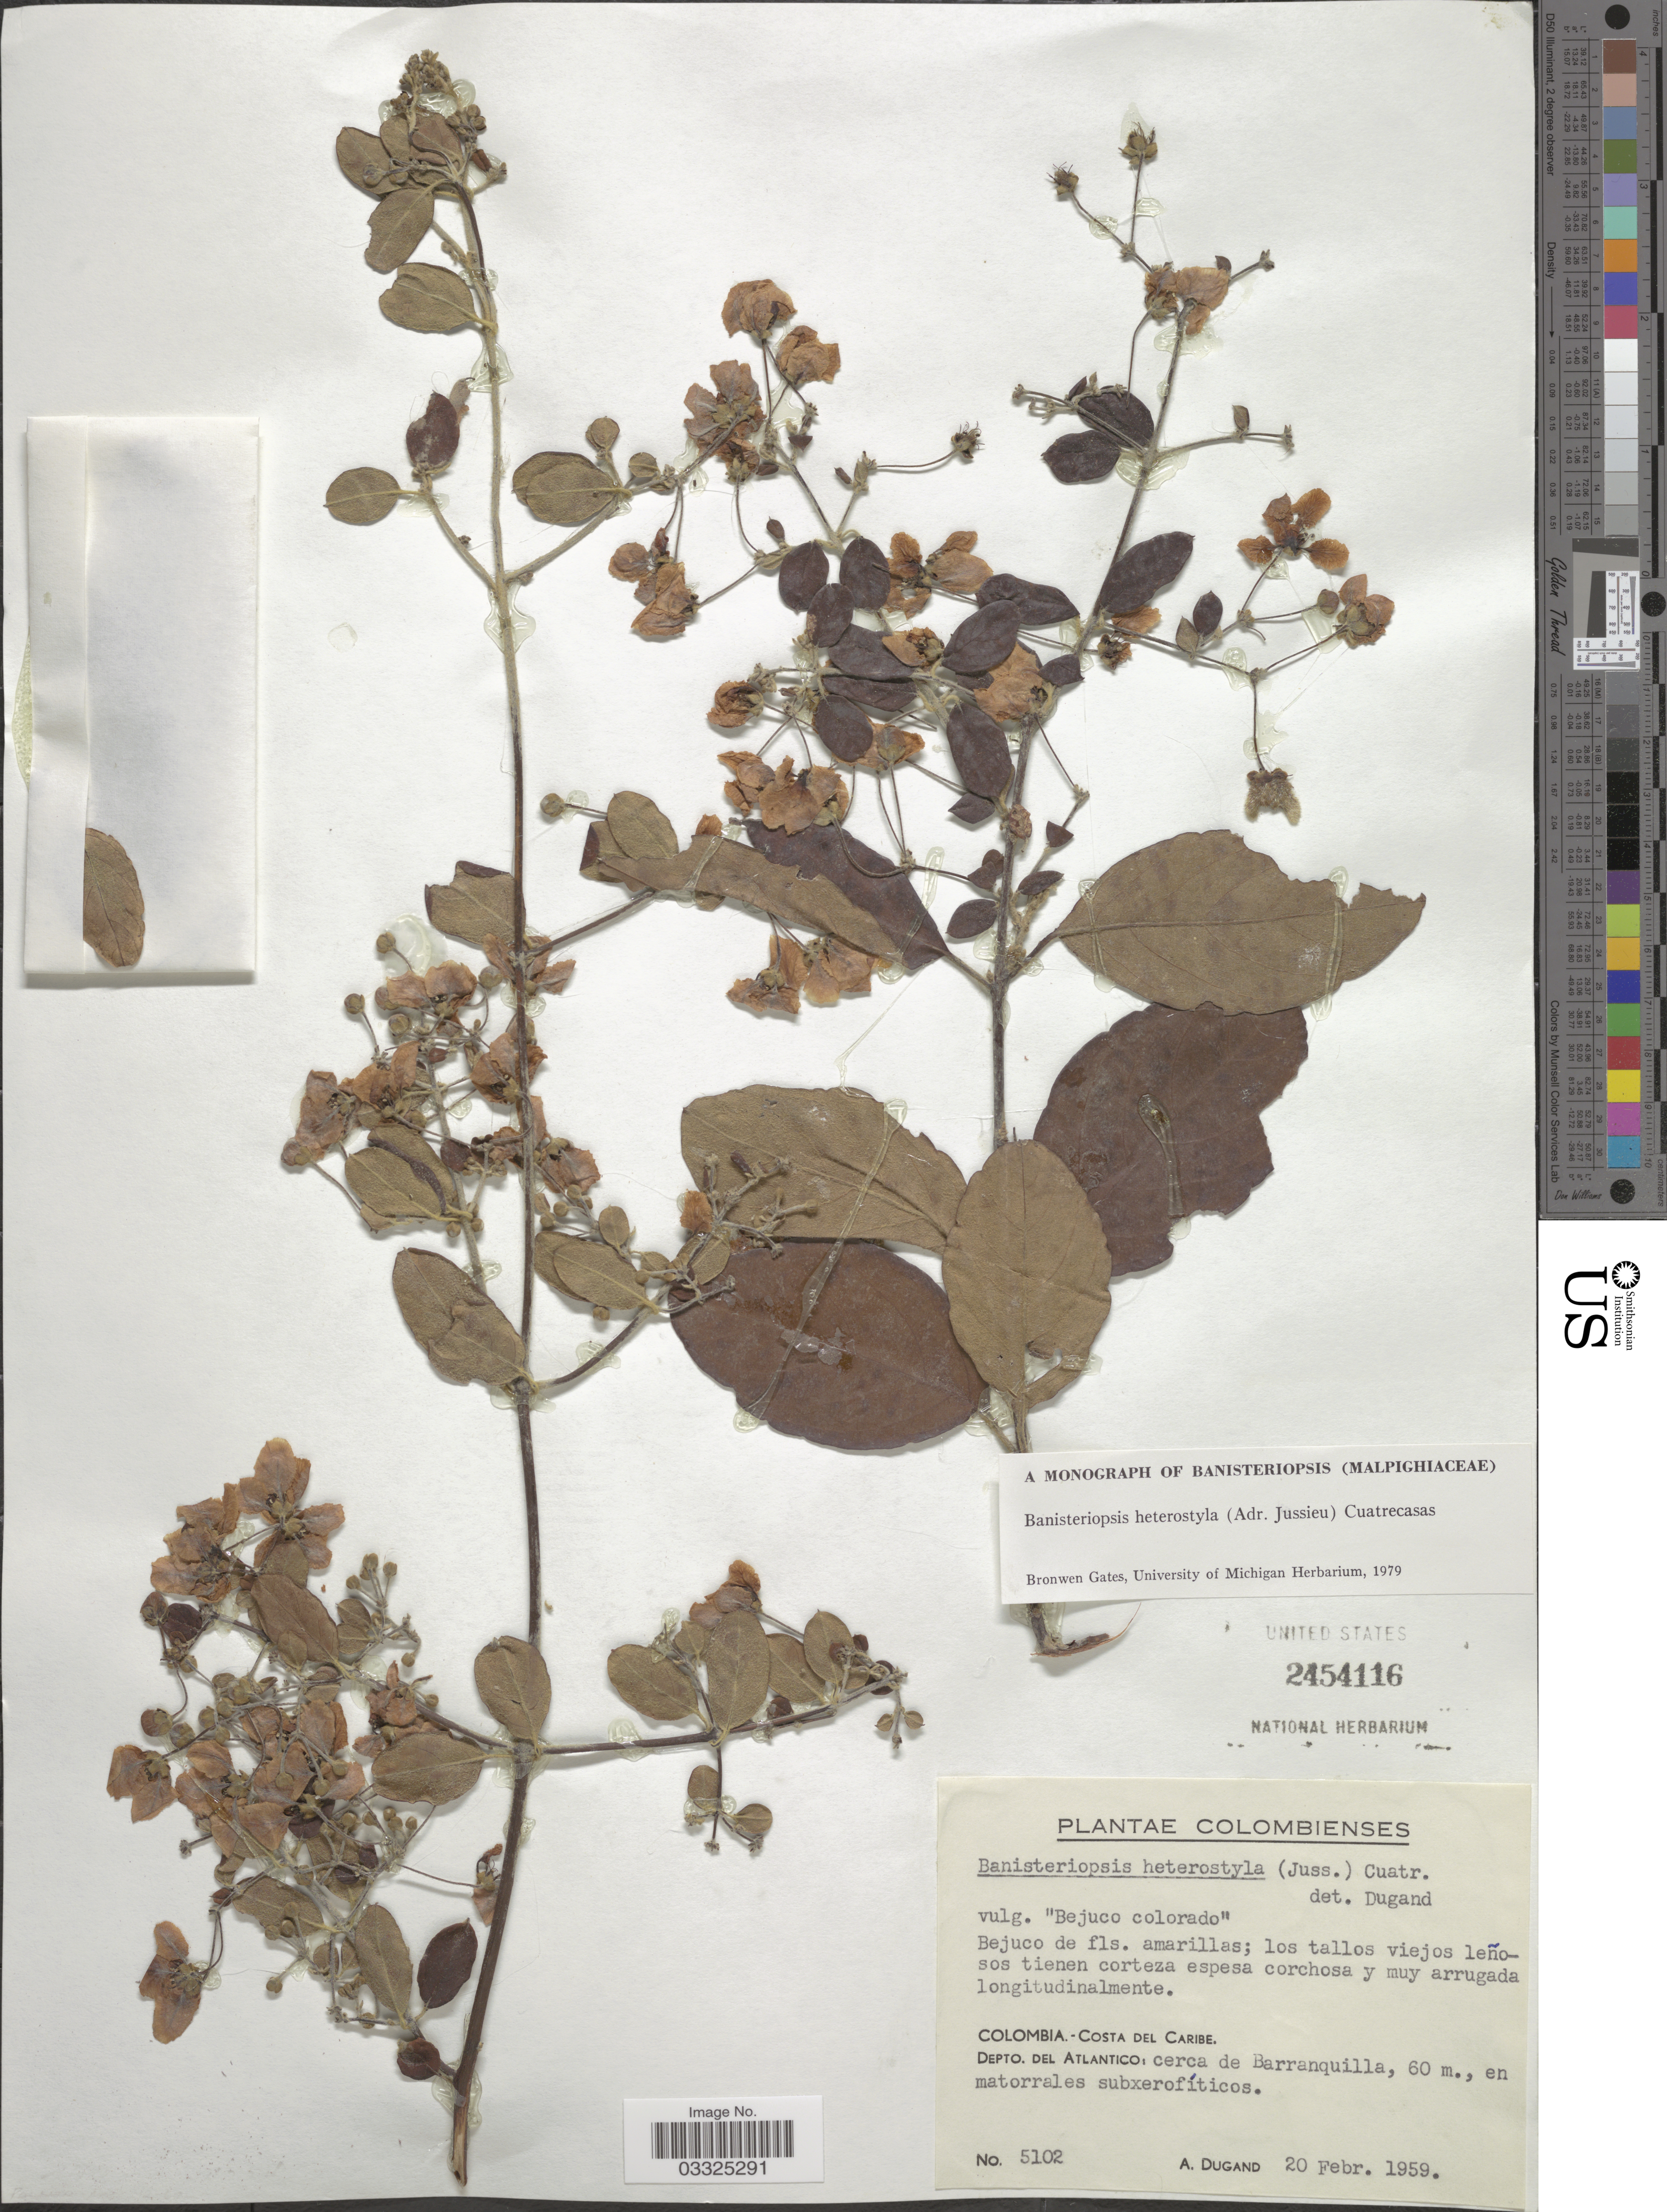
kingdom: Plantae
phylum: Tracheophyta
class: Magnoliopsida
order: Malpighiales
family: Malpighiaceae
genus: Banisteriopsis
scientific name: Banisteriopsis heterostyla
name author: (A. Juss.) Cuatrec.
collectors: A. Dugand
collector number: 5102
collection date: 1959-02-20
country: Colombia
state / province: Atlántico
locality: Costa del Caribe. Depto. del Atlantico: cerca de Barranquilla.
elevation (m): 60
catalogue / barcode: US 2454116